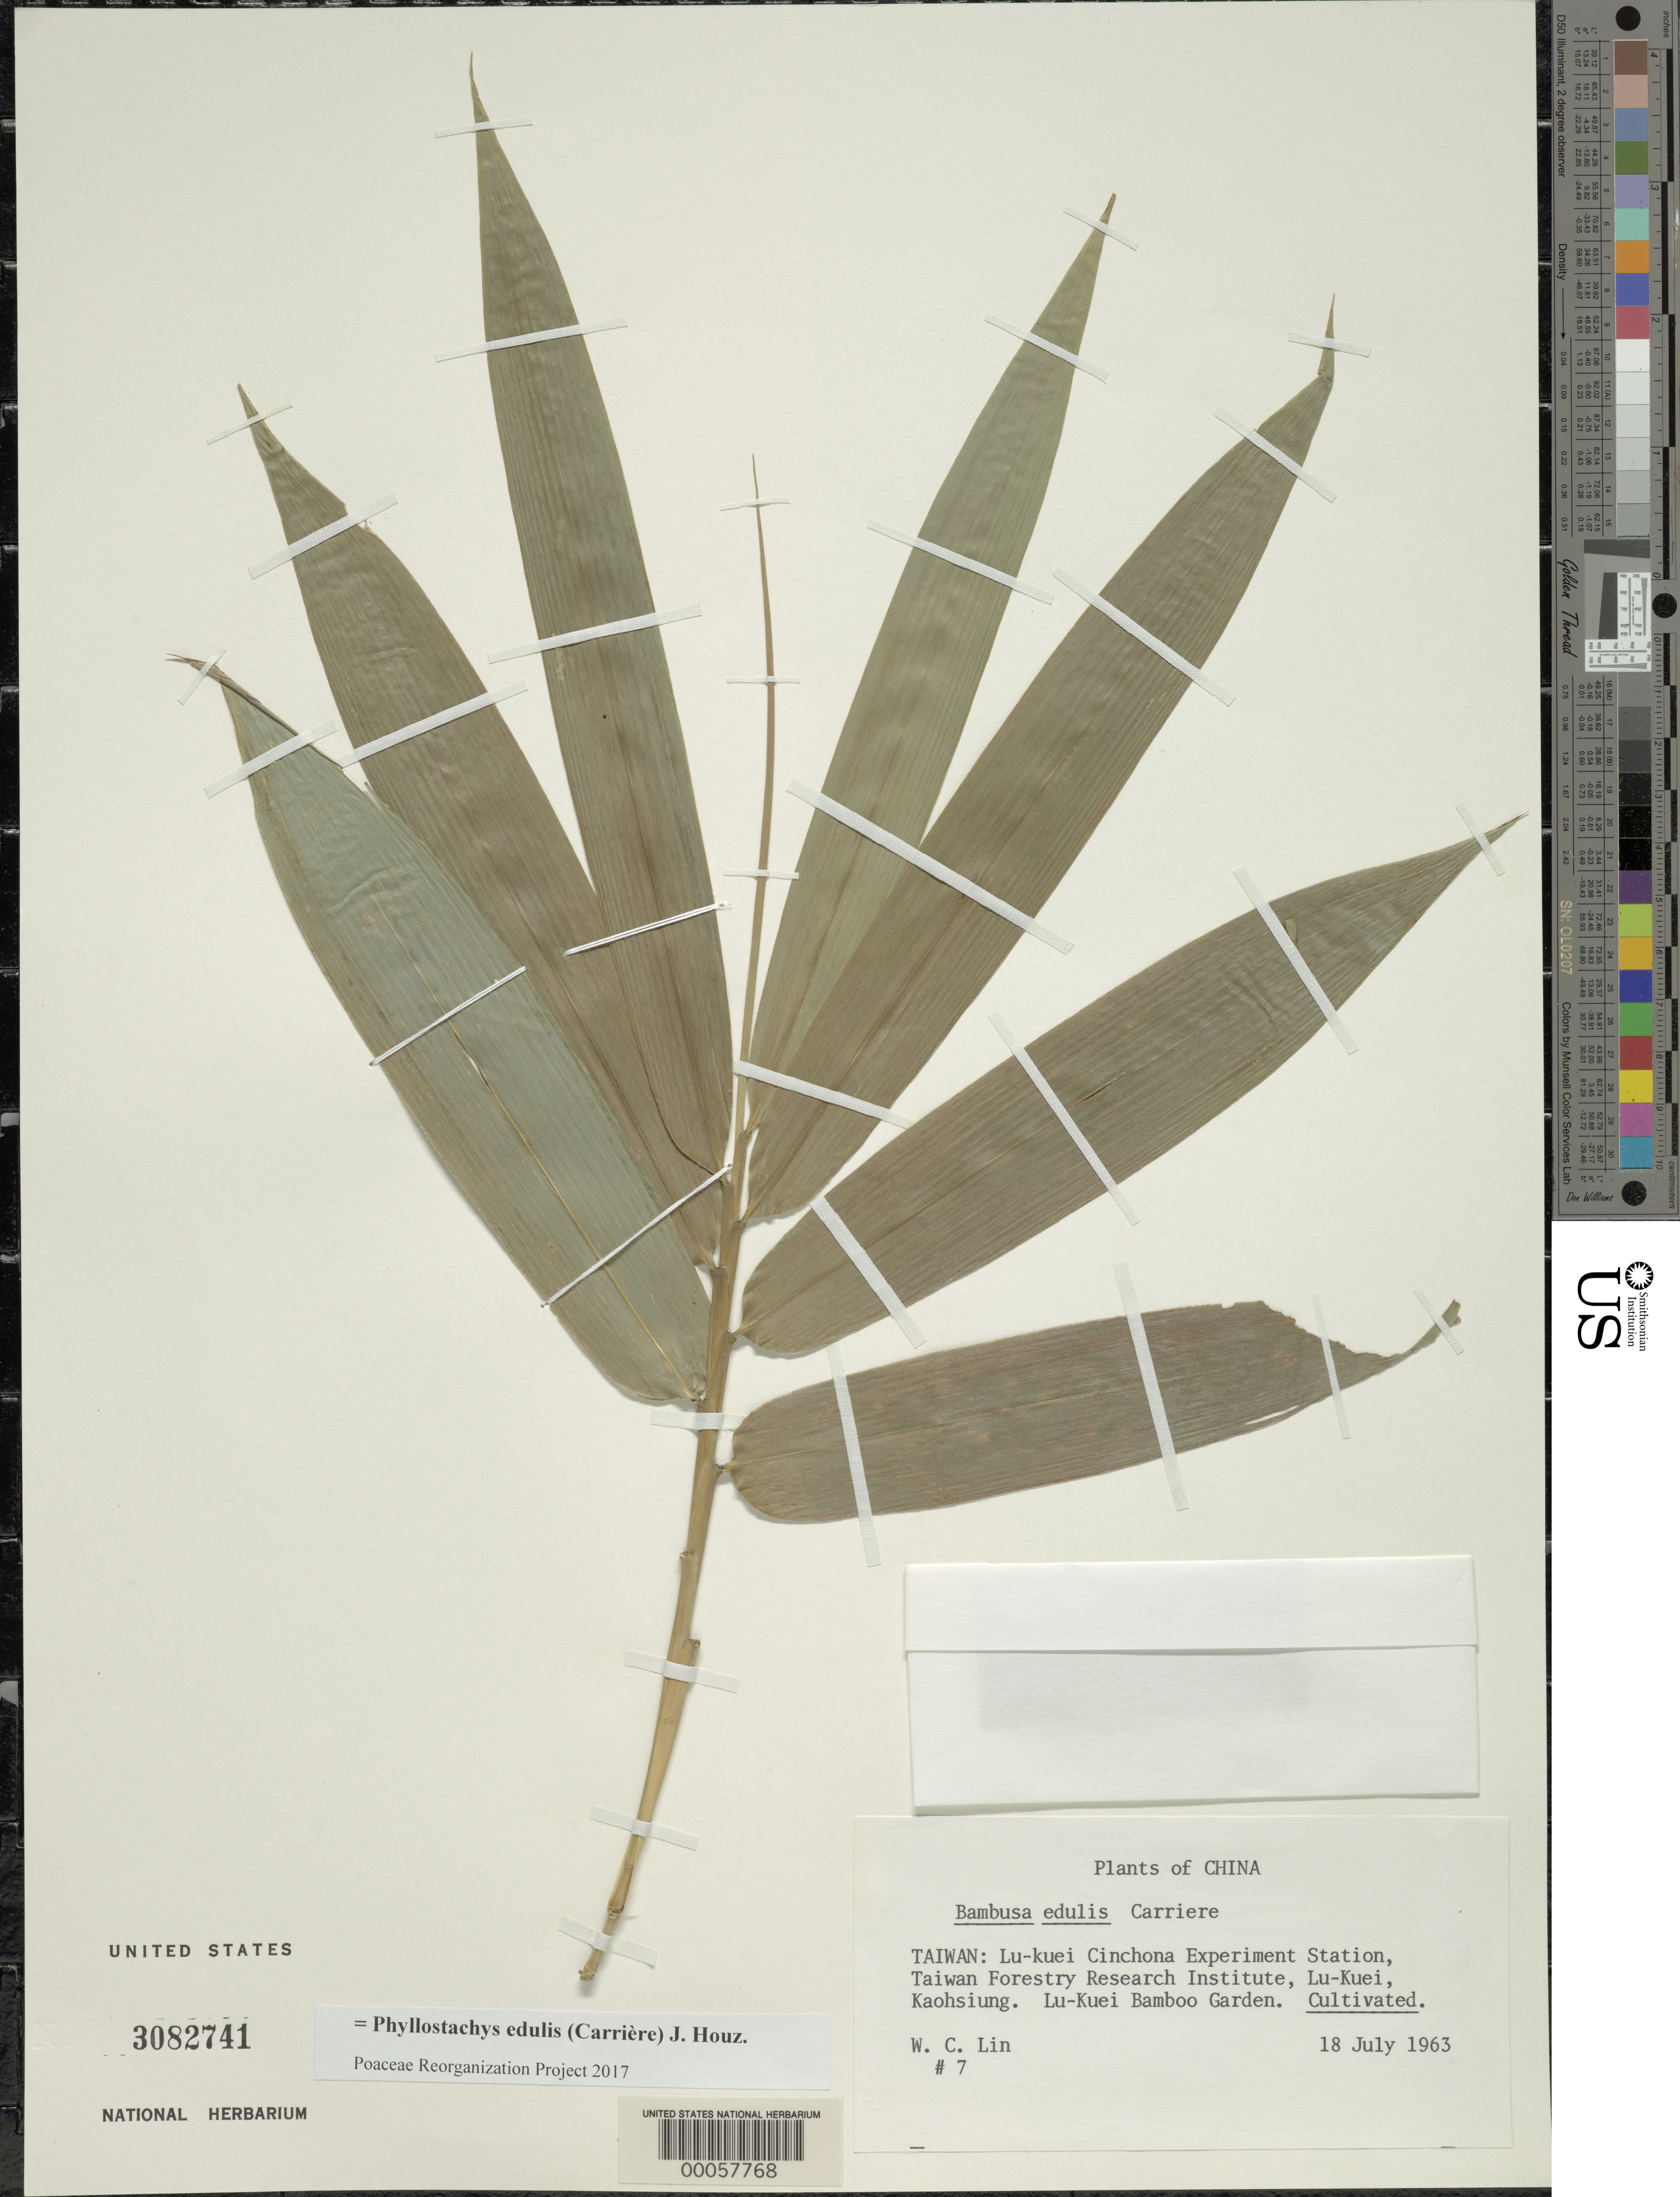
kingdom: Plantae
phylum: Tracheophyta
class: Liliopsida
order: Poales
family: Poaceae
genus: Phyllostachys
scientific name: Phyllostachys edulis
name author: (Carrière) J. Houz.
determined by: Poaceae Reorganization Project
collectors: W. Lin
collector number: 7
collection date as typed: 18 Jul 1963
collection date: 1963-07-18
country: Taiwan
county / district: Nan Tou Prov.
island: Taiwan [Formosa]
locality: Lu-kuei chinchona experiment sta.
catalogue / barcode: US 3082741